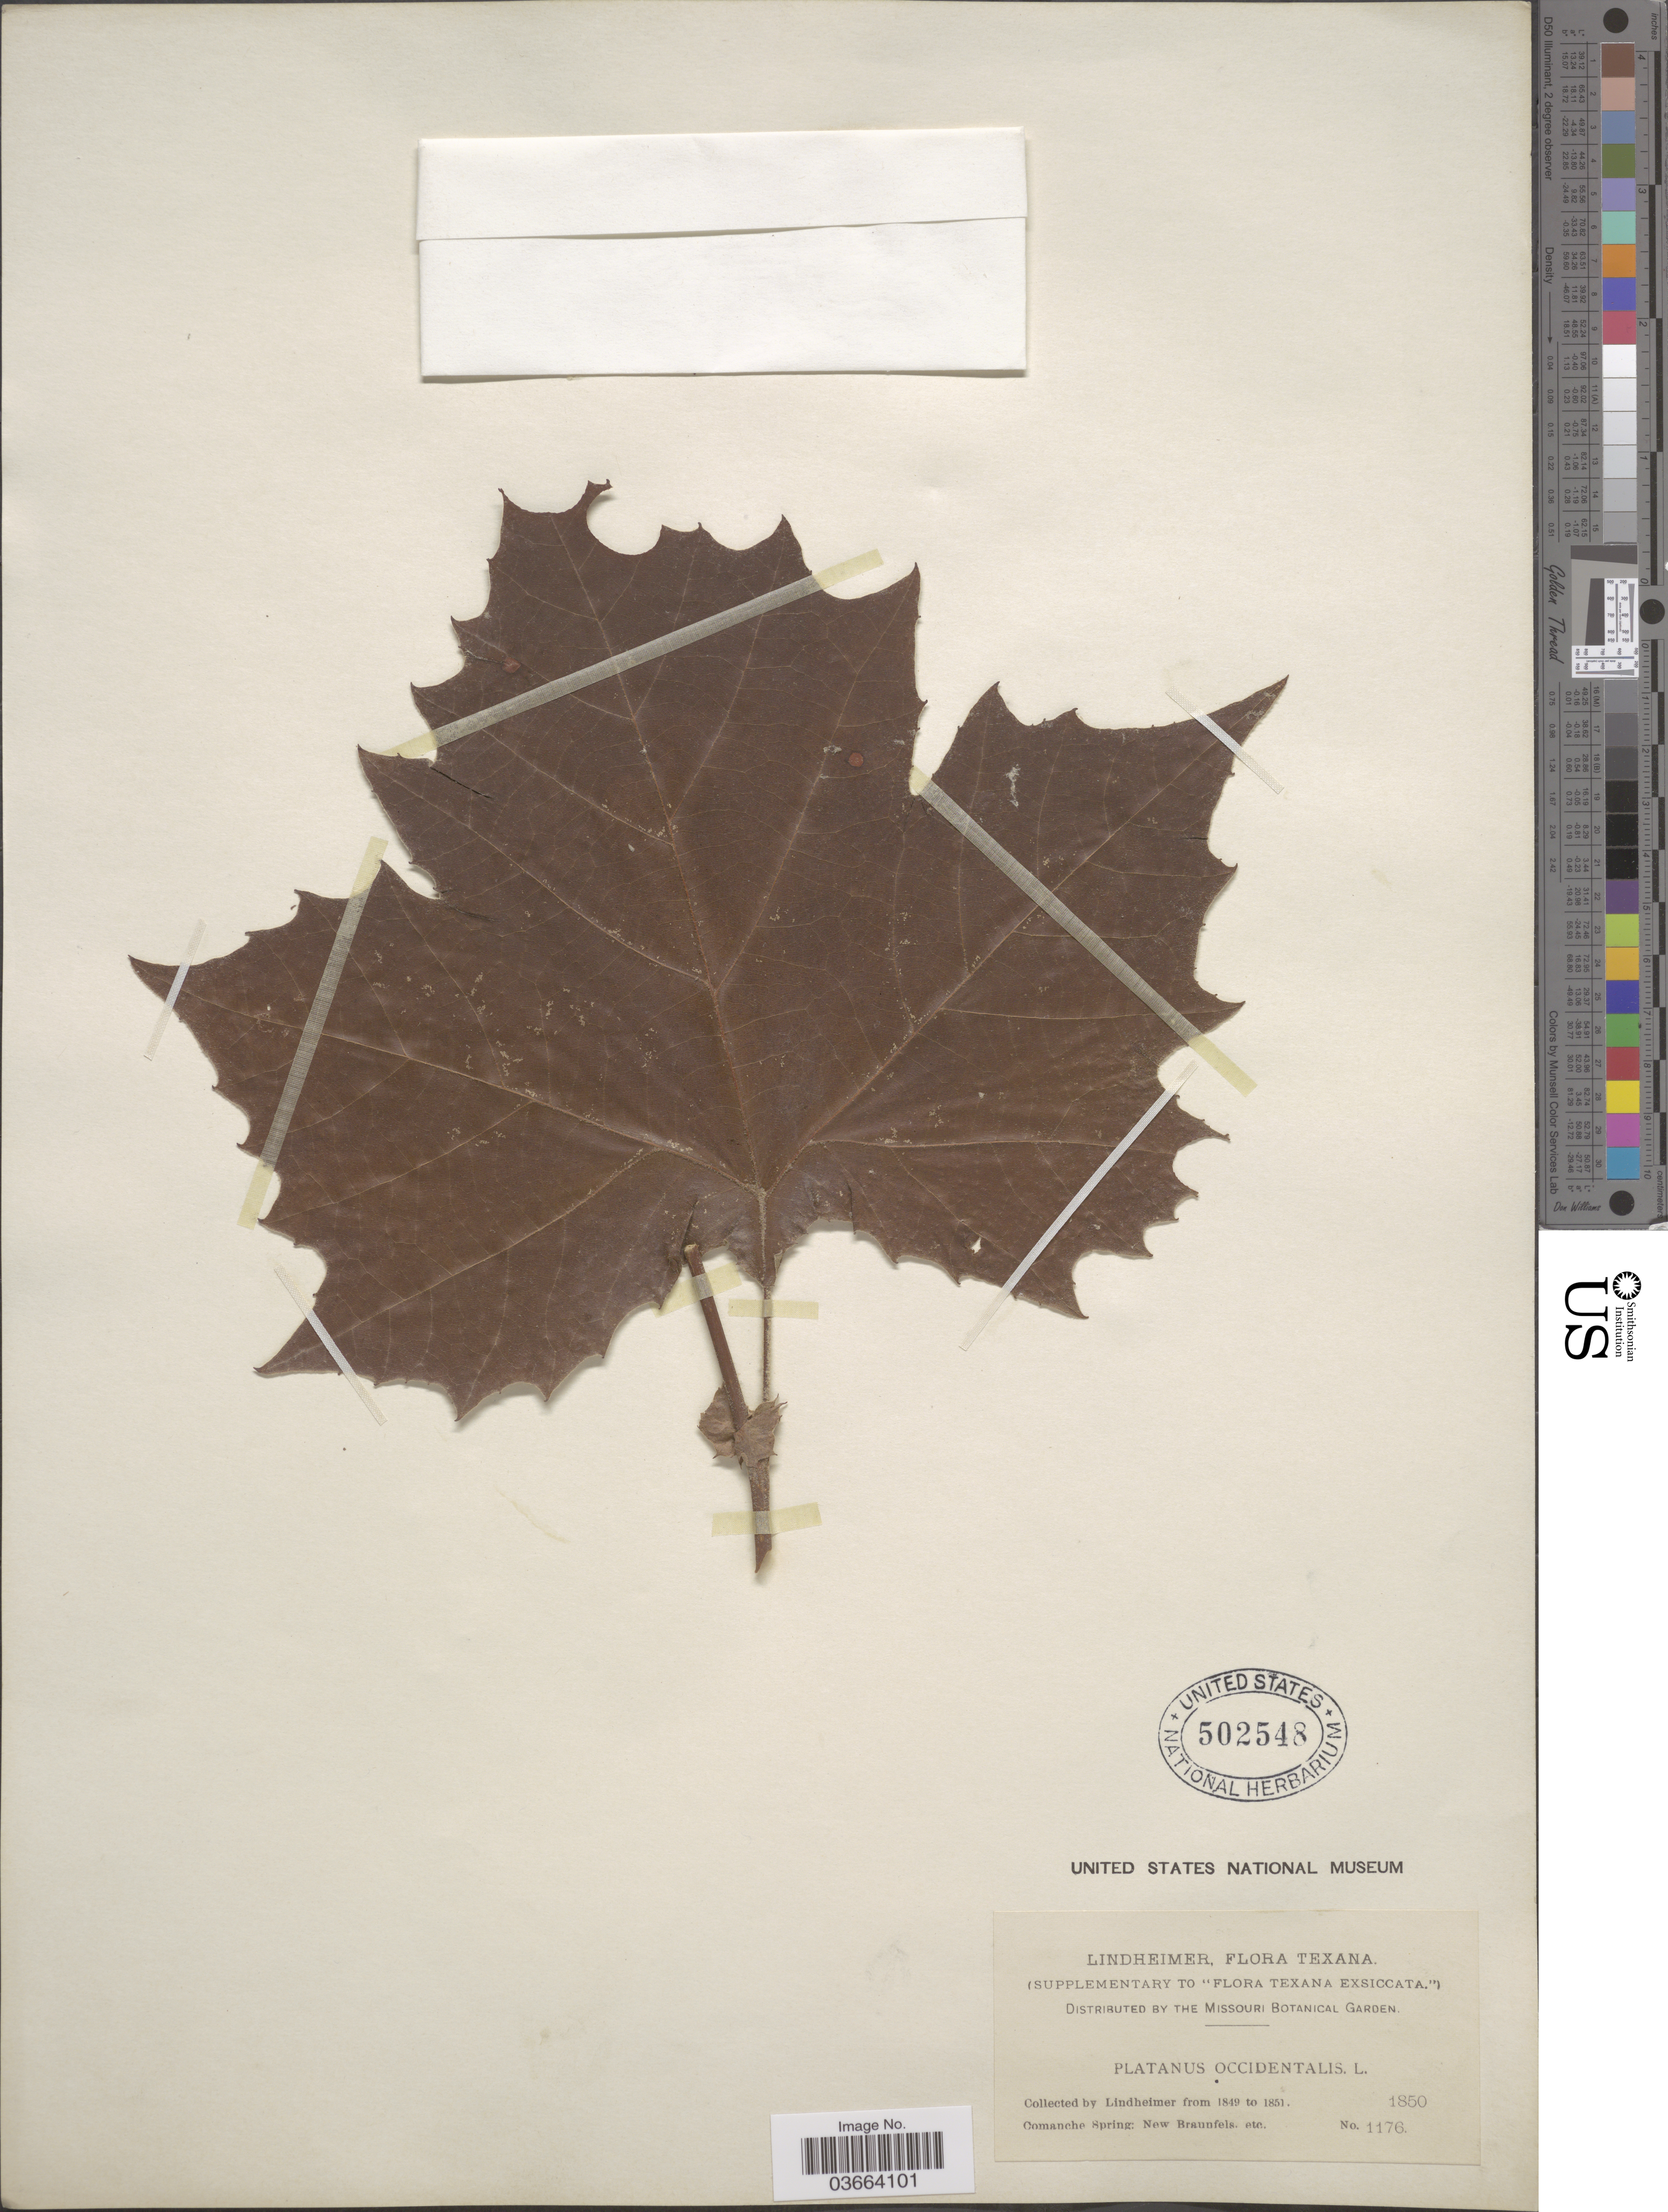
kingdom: Plantae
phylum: Tracheophyta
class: Magnoliopsida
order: Proteales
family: Platanaceae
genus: Platanus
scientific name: Platanus occidentalis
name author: L.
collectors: -. Lindheimer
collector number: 1176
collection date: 1850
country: United States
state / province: Texas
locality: Comanche Spring: New Braunfels.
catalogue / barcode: US 502548